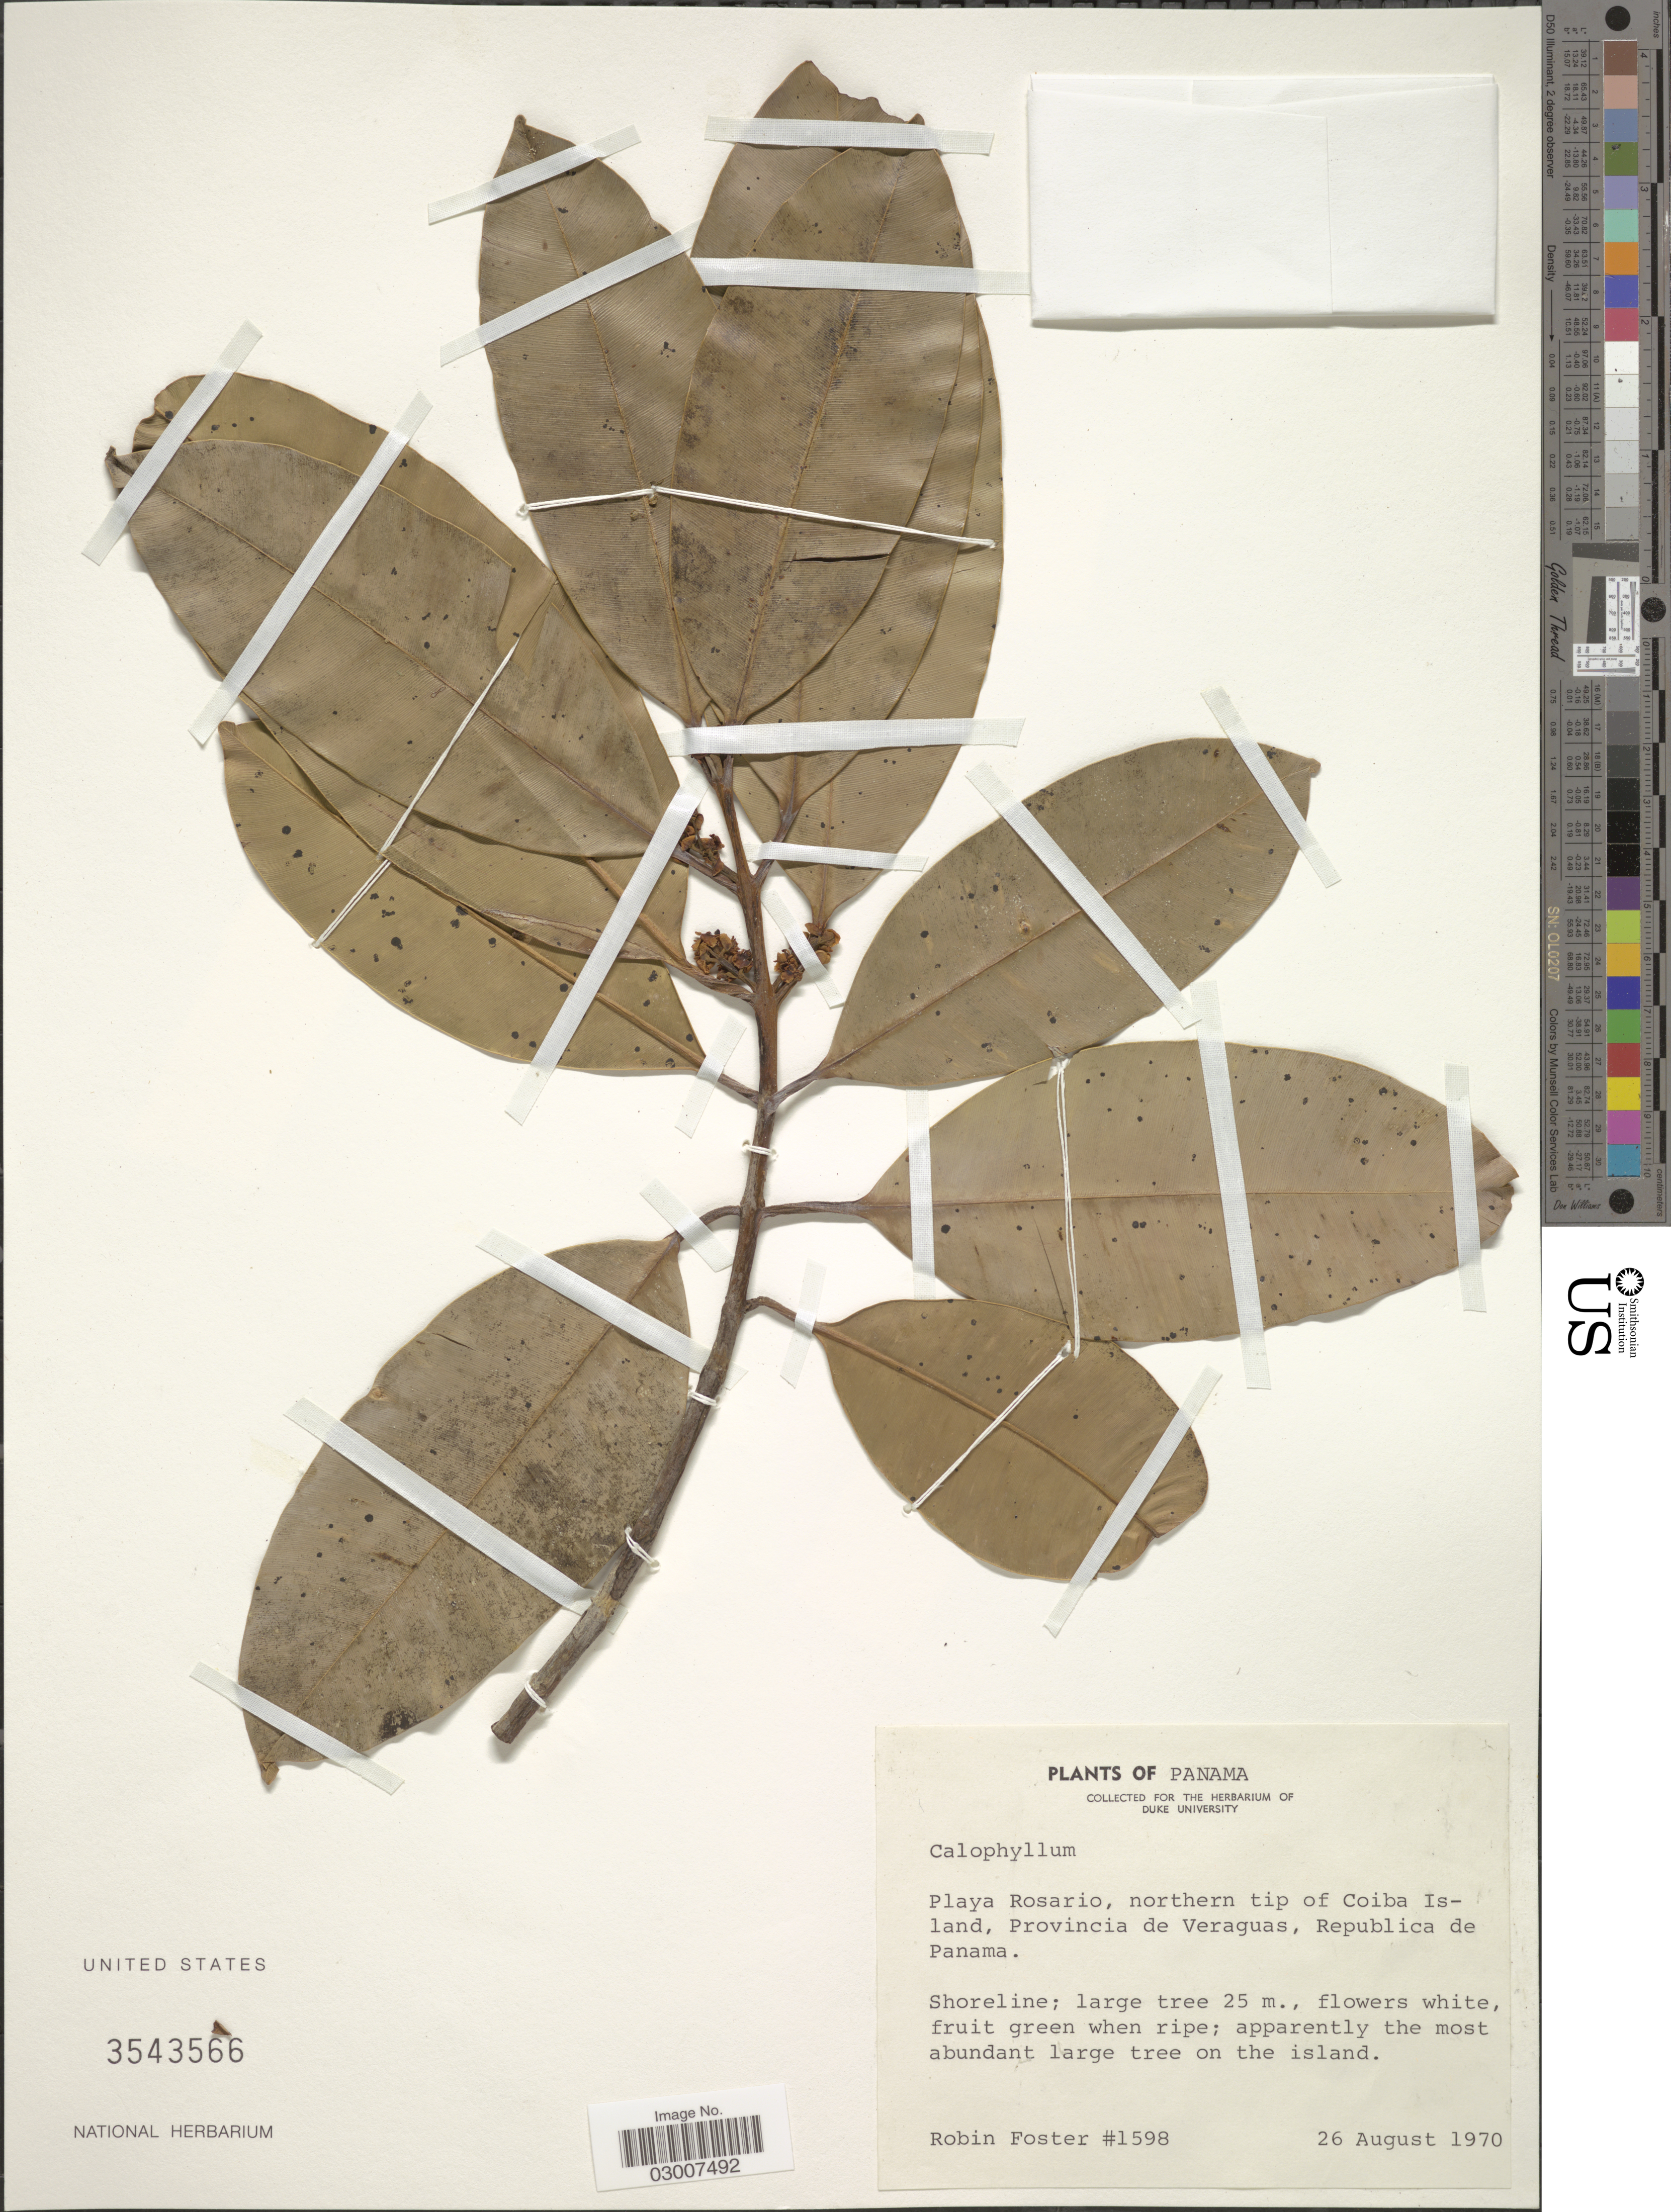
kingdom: Plantae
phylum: Tracheophyta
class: Magnoliopsida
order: Malpighiales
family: Calophyllaceae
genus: Calophyllum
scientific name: Calophyllum sp.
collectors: R. B. Foster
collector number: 1598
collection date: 1970-08-26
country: Panama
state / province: Veraguas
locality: Playa Rosario, northern tip of Coiba Island.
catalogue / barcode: US 3543566